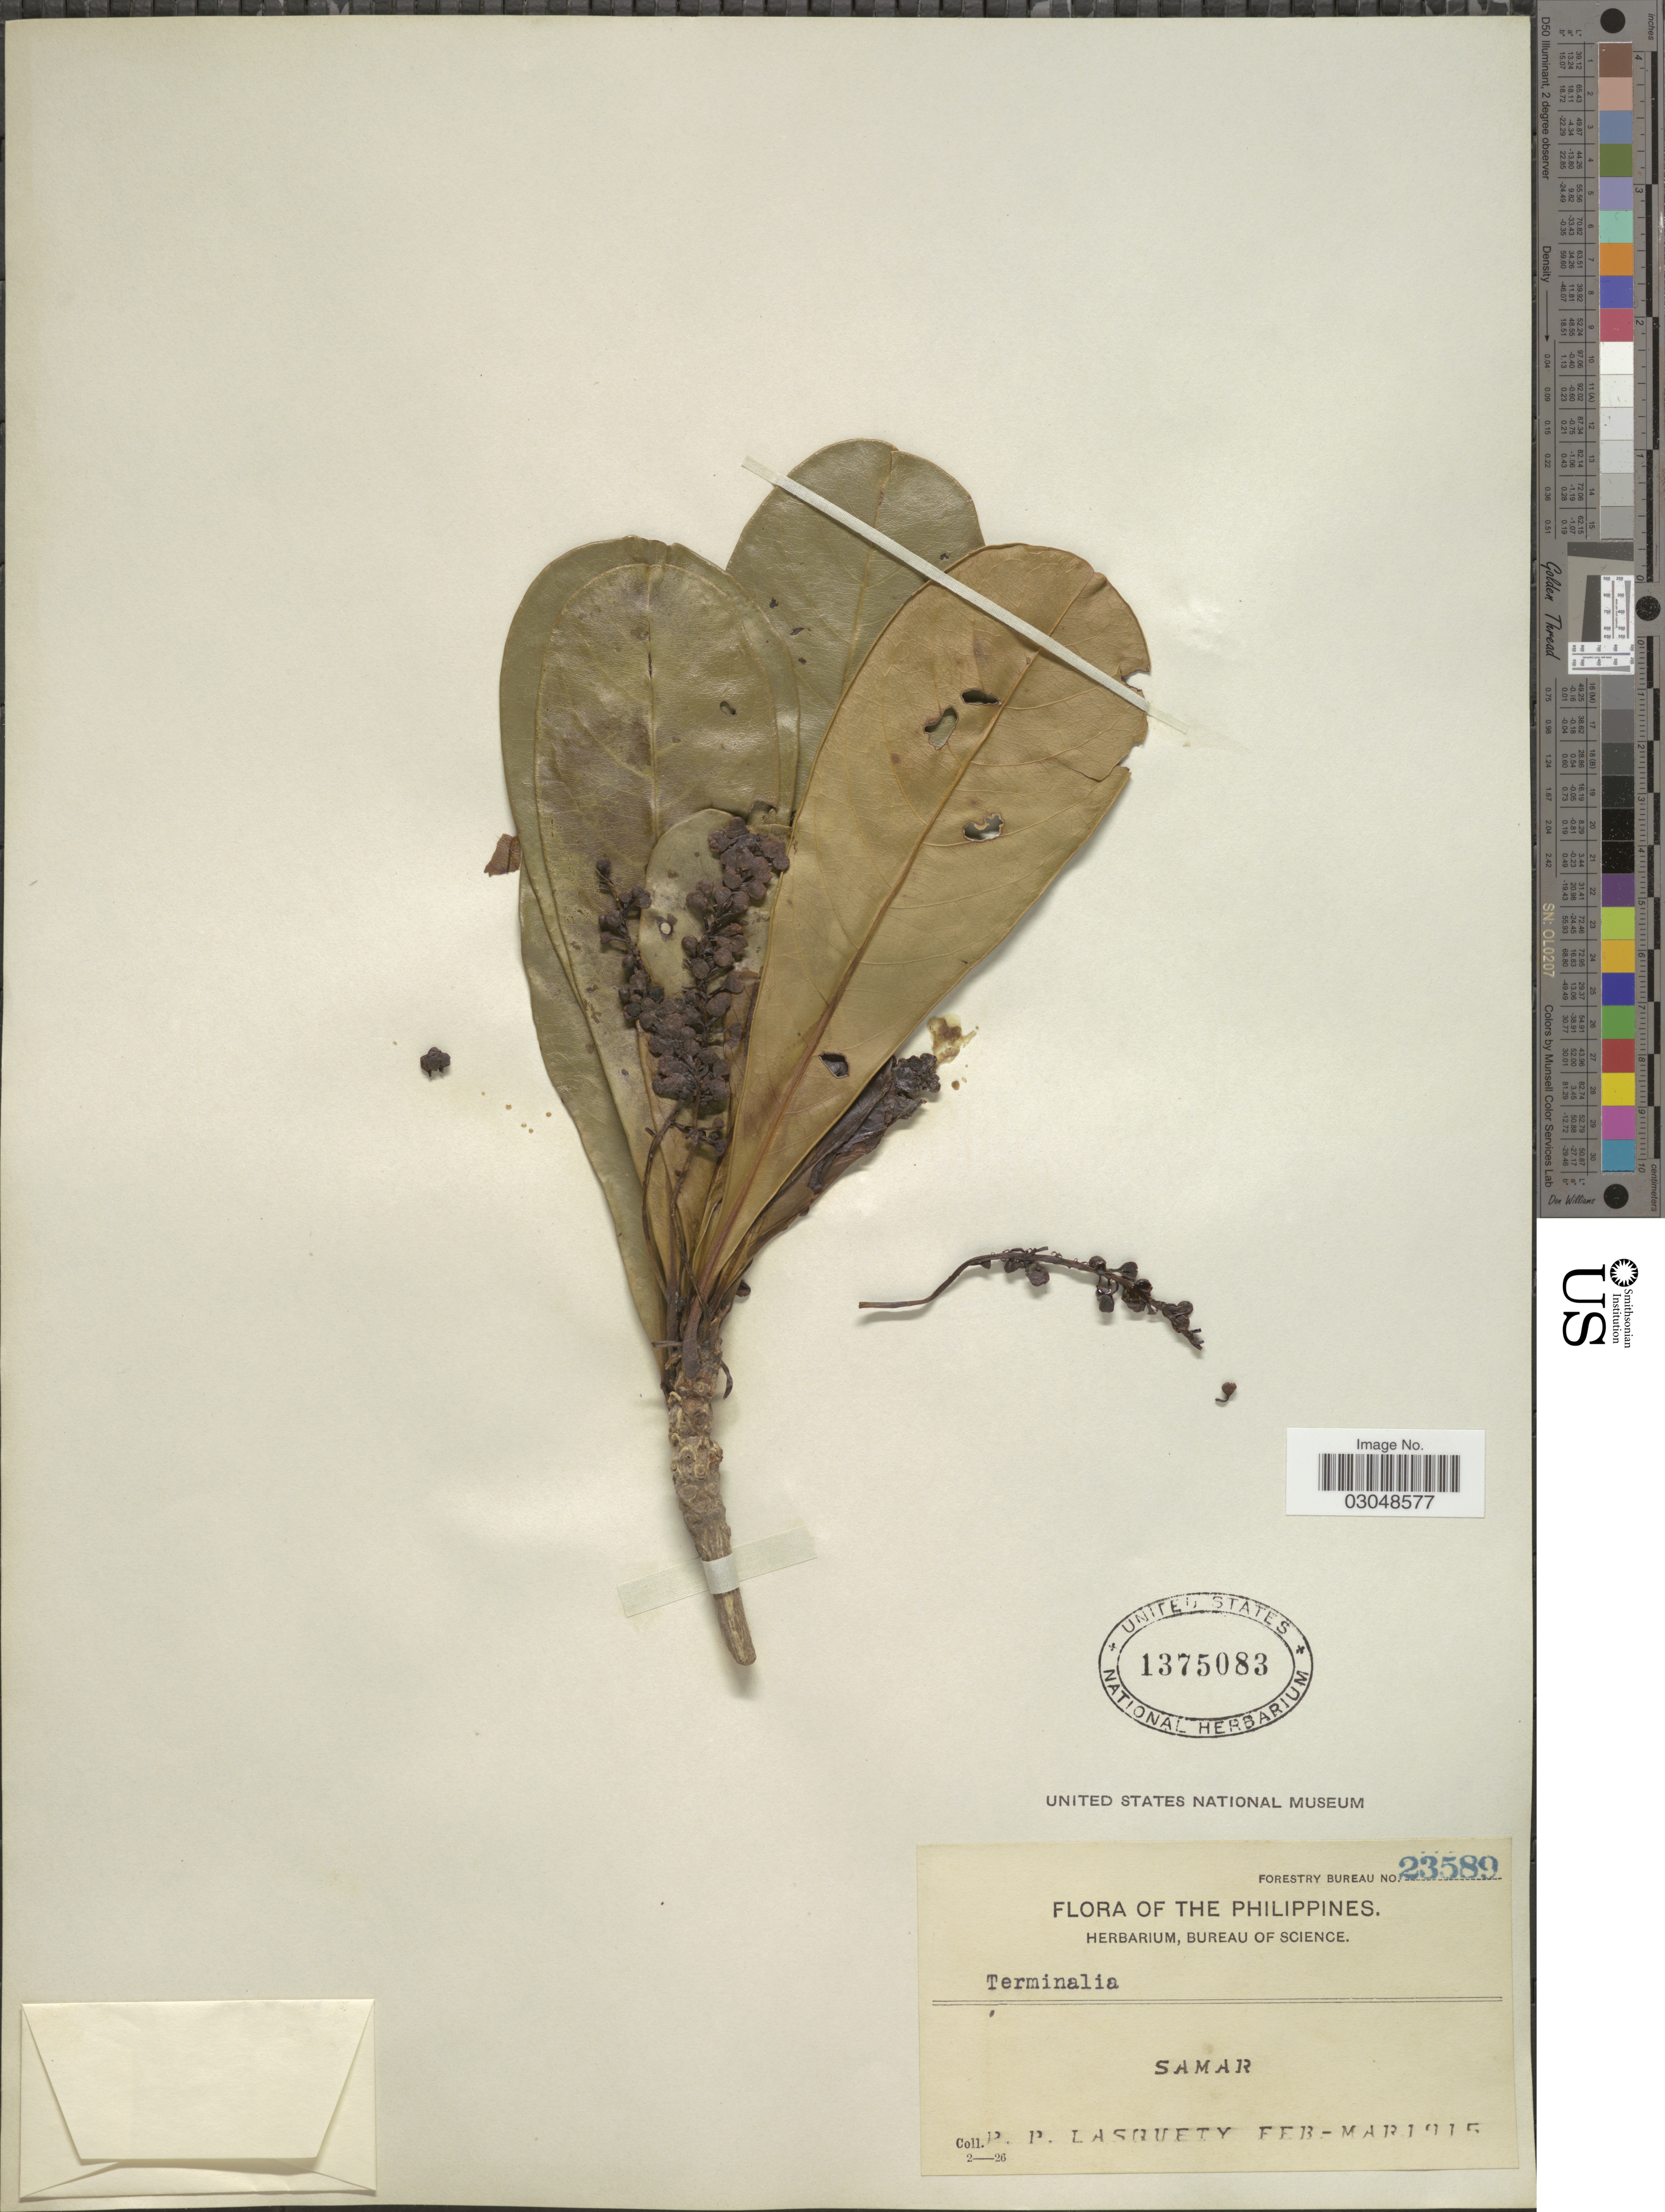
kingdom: Plantae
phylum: Tracheophyta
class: Magnoliopsida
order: Myrtales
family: Combretaceae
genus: Terminalia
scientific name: Terminalia sp.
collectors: P. Lasquety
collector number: Forestry Bureau 23589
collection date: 1915-02/1915-03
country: Philippines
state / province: Eastern Visayas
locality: Samar.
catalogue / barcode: US 1375083